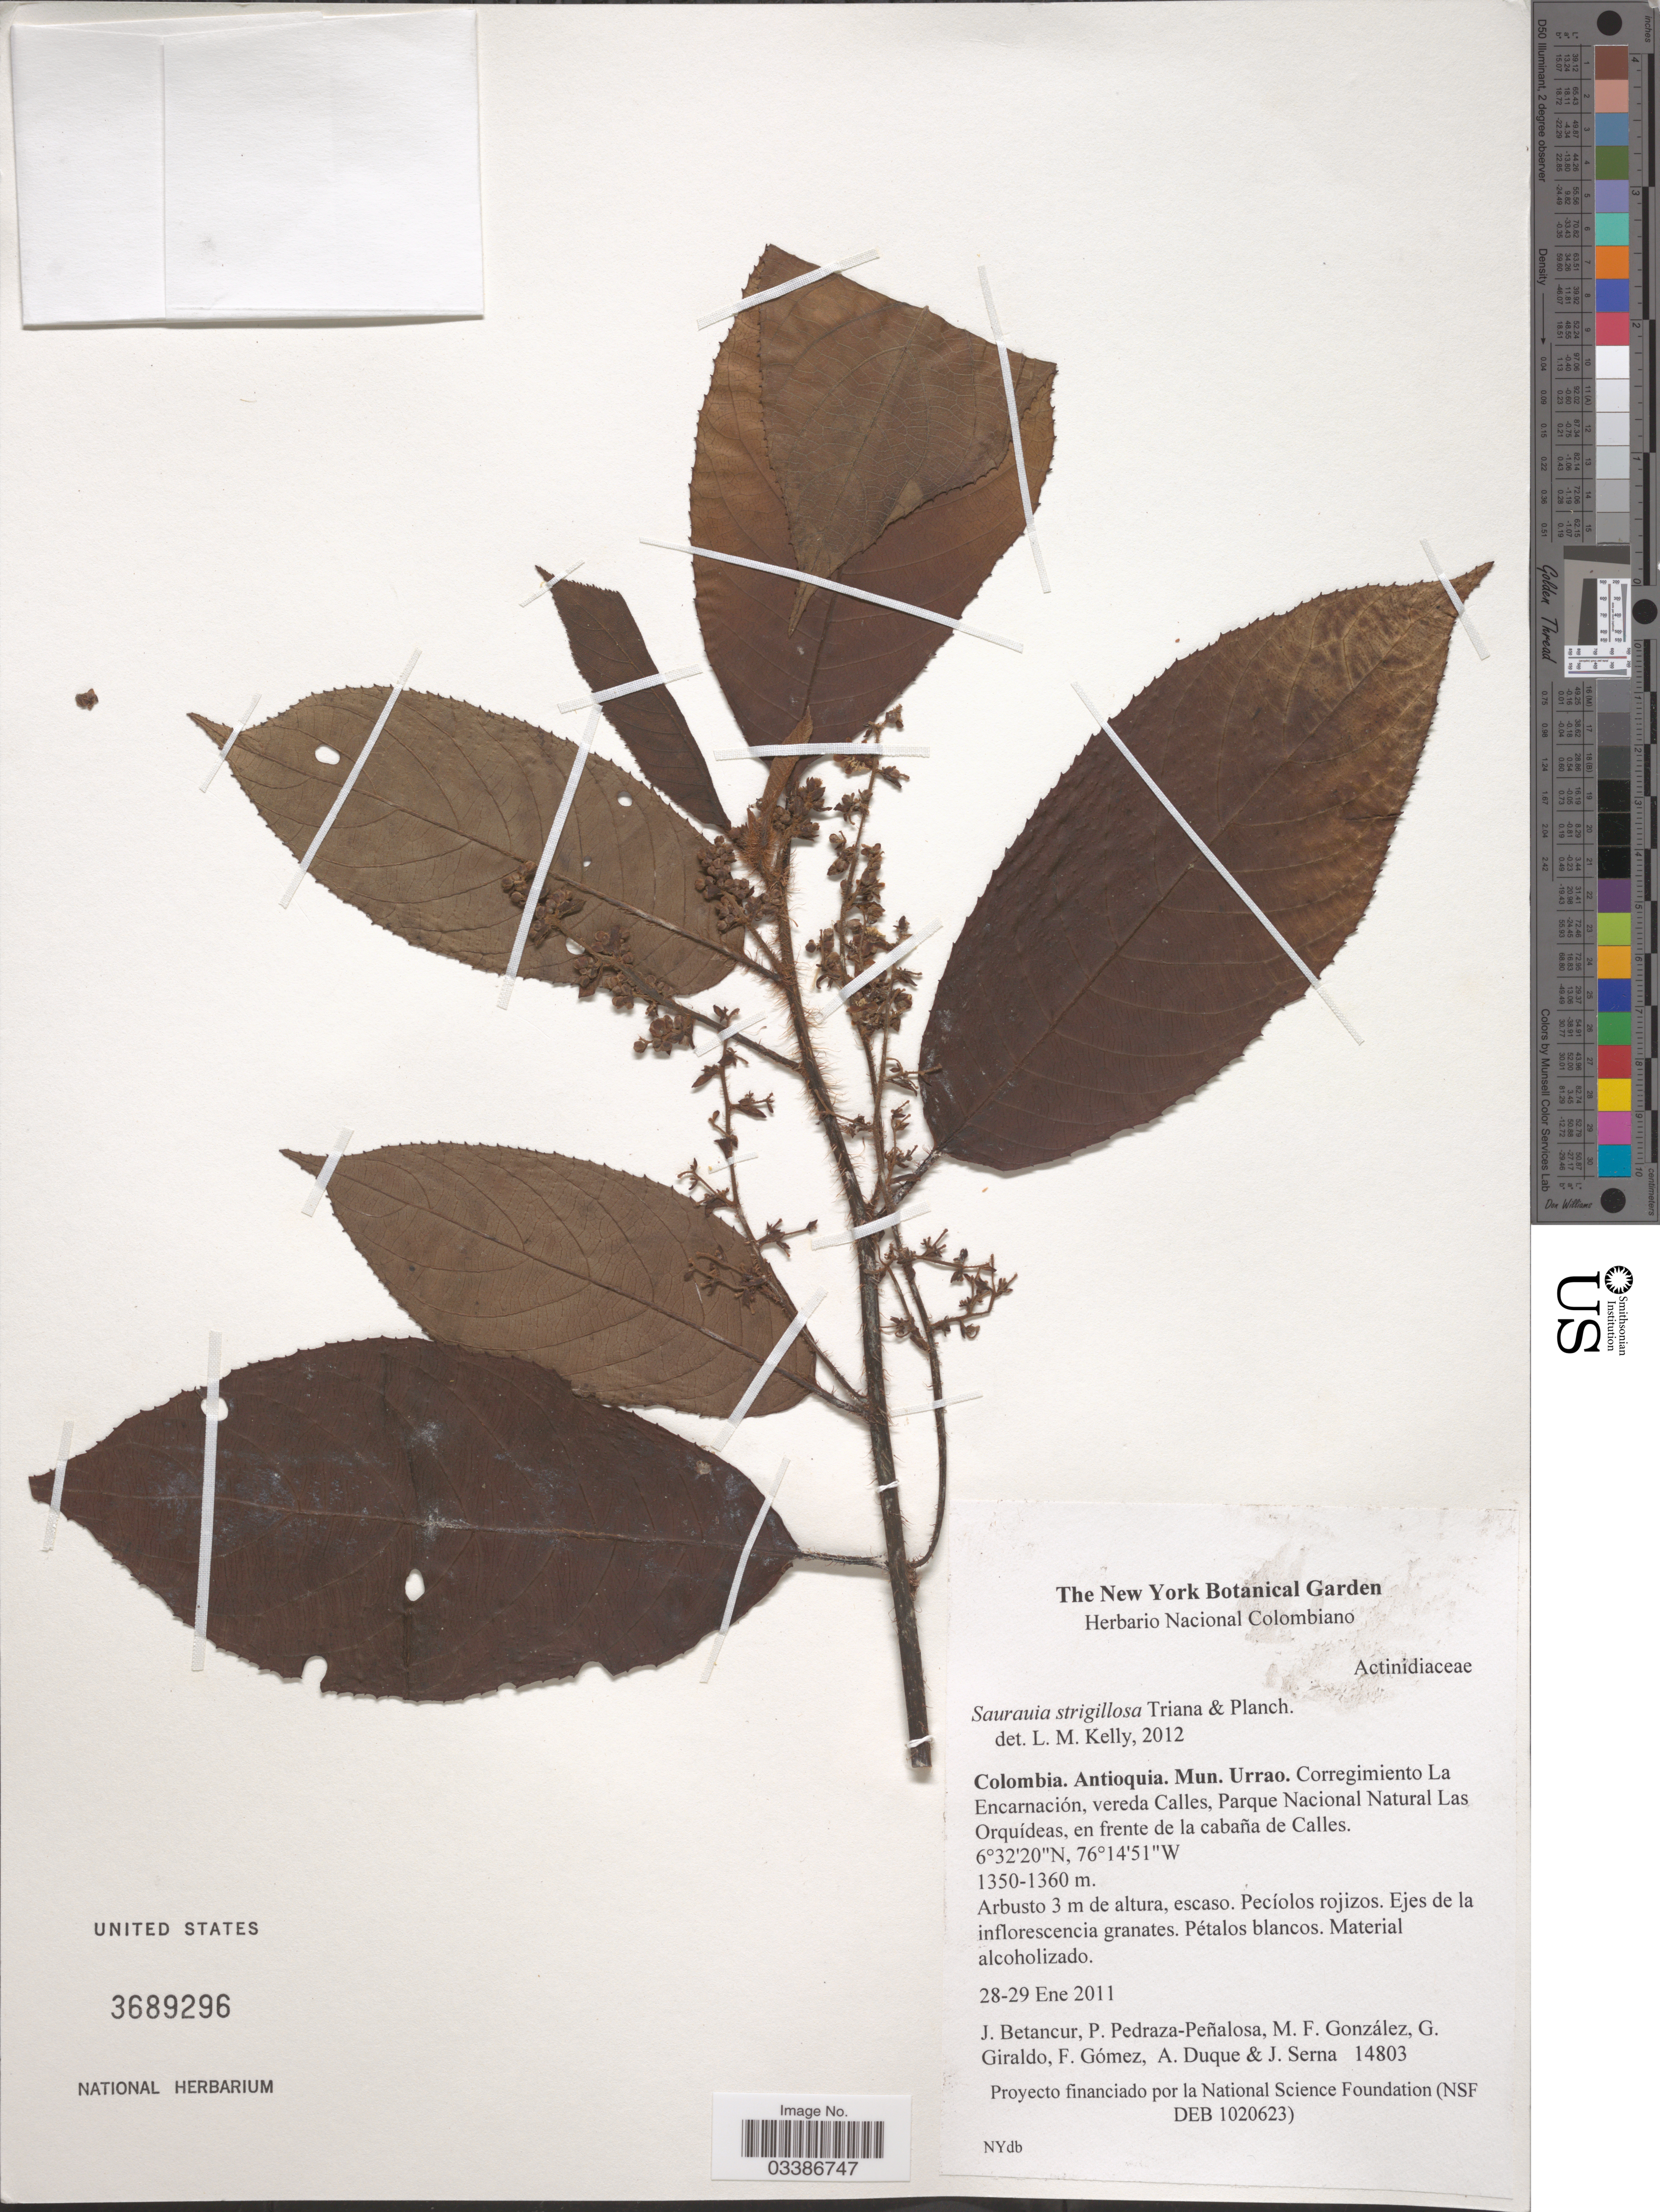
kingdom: Plantae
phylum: Tracheophyta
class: Magnoliopsida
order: Ericales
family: Actinidiaceae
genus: Saurauia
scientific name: Saurauia strigillosa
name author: Triana & Planch.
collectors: J. Betancur, P. Pedraza-Peñalosa, M. Gonzalez, G. Giraldo & et al.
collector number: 14803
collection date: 2011-01-28/2011-01-29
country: Colombia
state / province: Antioquia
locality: Mun. Urrao. Corregimiento La Encarnación, vereda Calles, Parque Nacional Natural Las Orquídeas, en frente de la cabaña de Calles.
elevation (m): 1350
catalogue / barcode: US 3689296